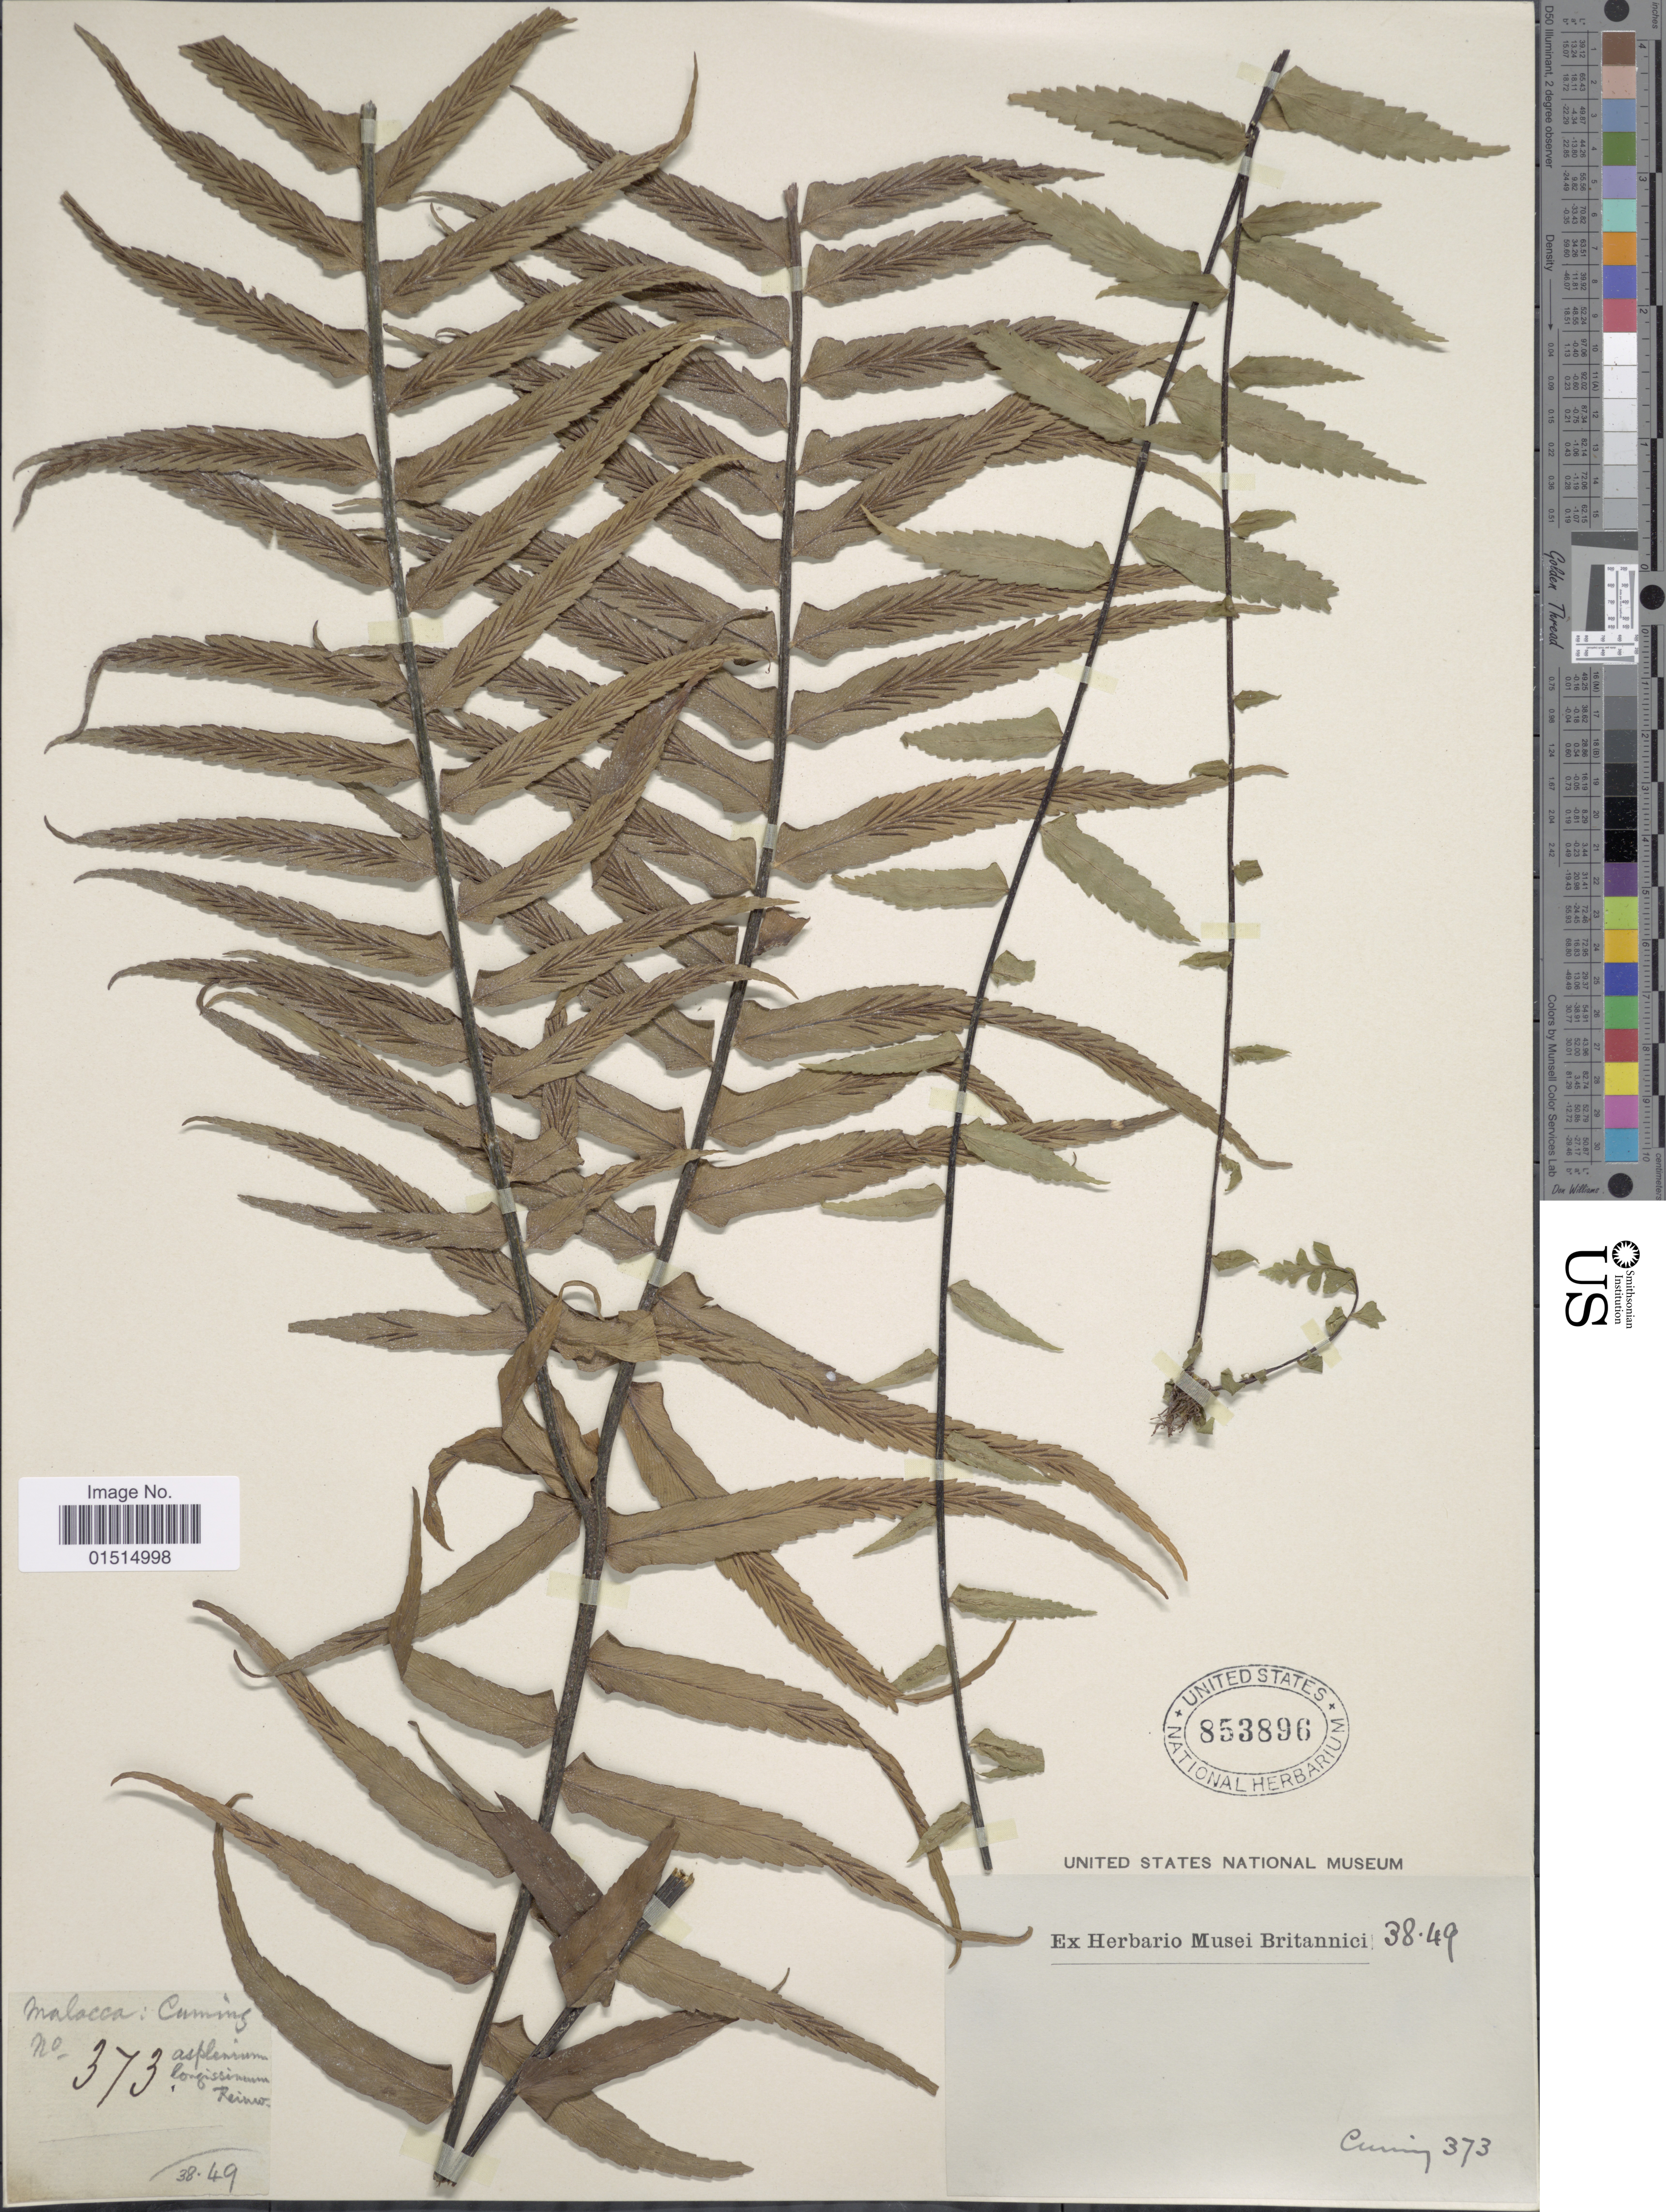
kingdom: Plantae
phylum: Tracheophyta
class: Polypodiopsida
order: Polypodiales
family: Aspleniaceae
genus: Asplenium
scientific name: Asplenium longissimum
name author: Blume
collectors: -. Cuming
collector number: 373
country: Malaysia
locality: Malacca.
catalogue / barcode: US 853896